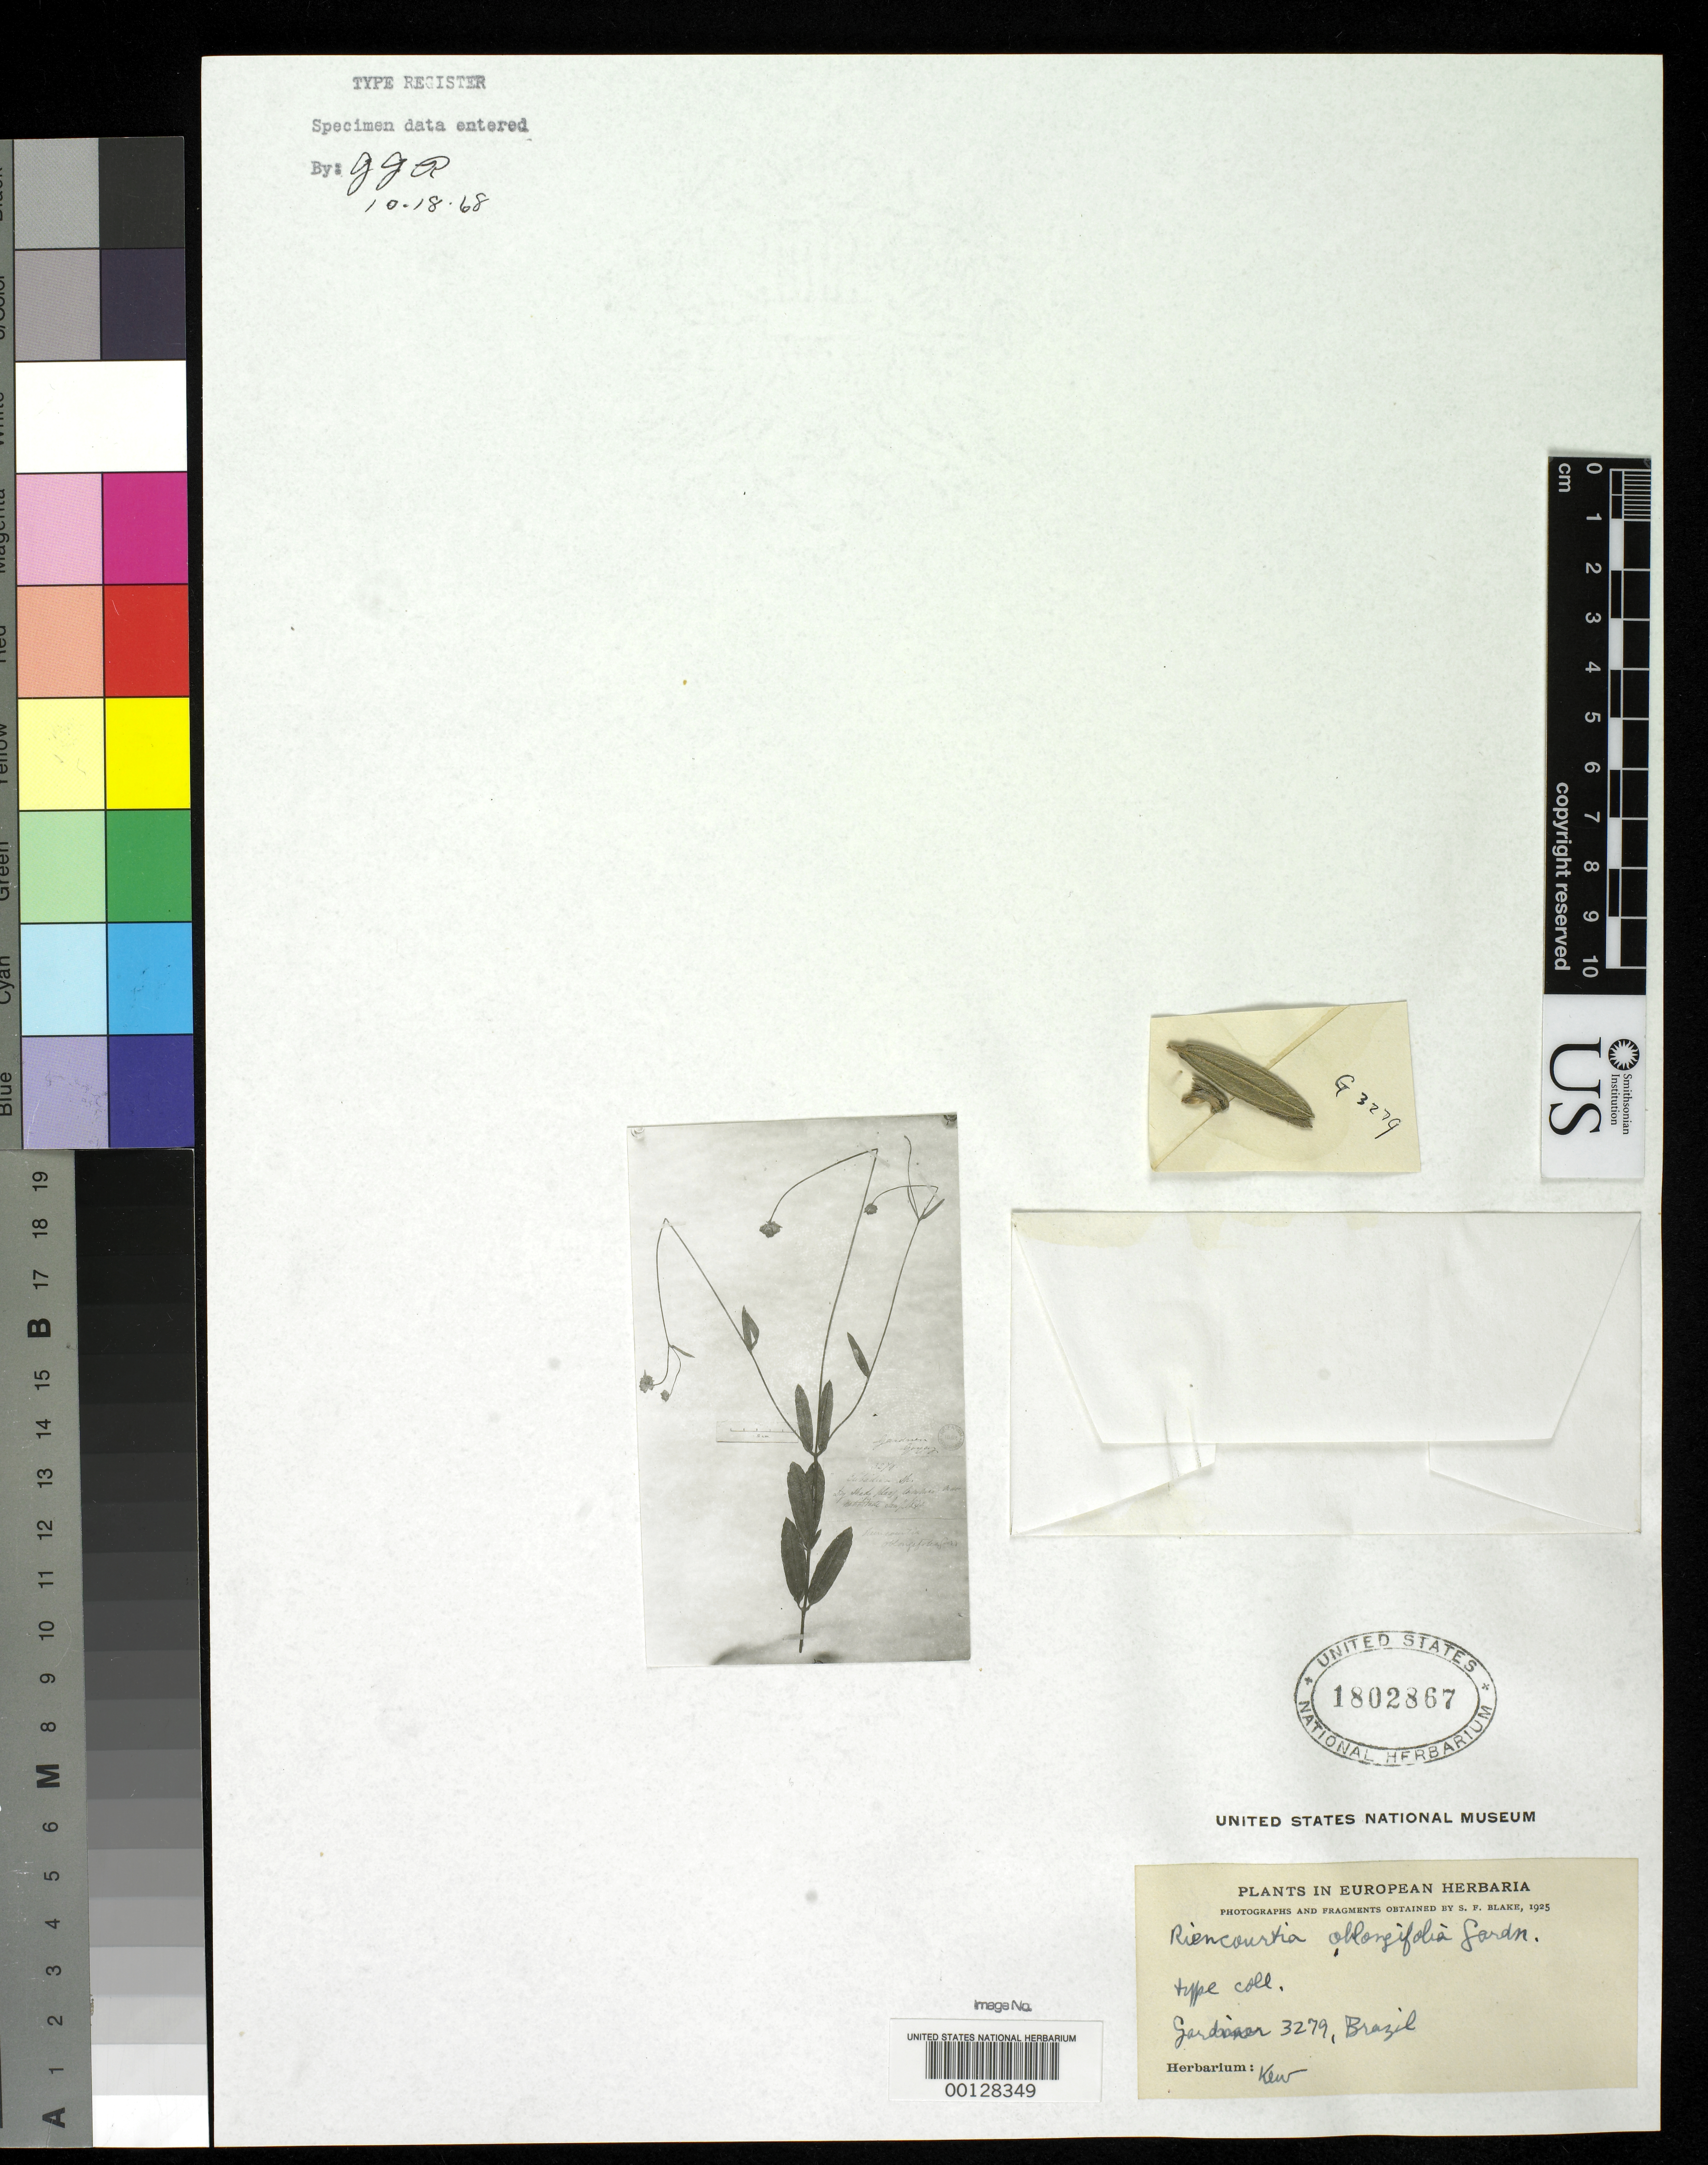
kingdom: Plantae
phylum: Tracheophyta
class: Magnoliopsida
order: Asterales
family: Asteraceae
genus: Riencourtia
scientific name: Riencourtia oblongifolia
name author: Gardner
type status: Type Fragment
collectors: G. Gardner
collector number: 3279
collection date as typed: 1840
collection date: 1840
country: Brazil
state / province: Minas Gerais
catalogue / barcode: US 1802867